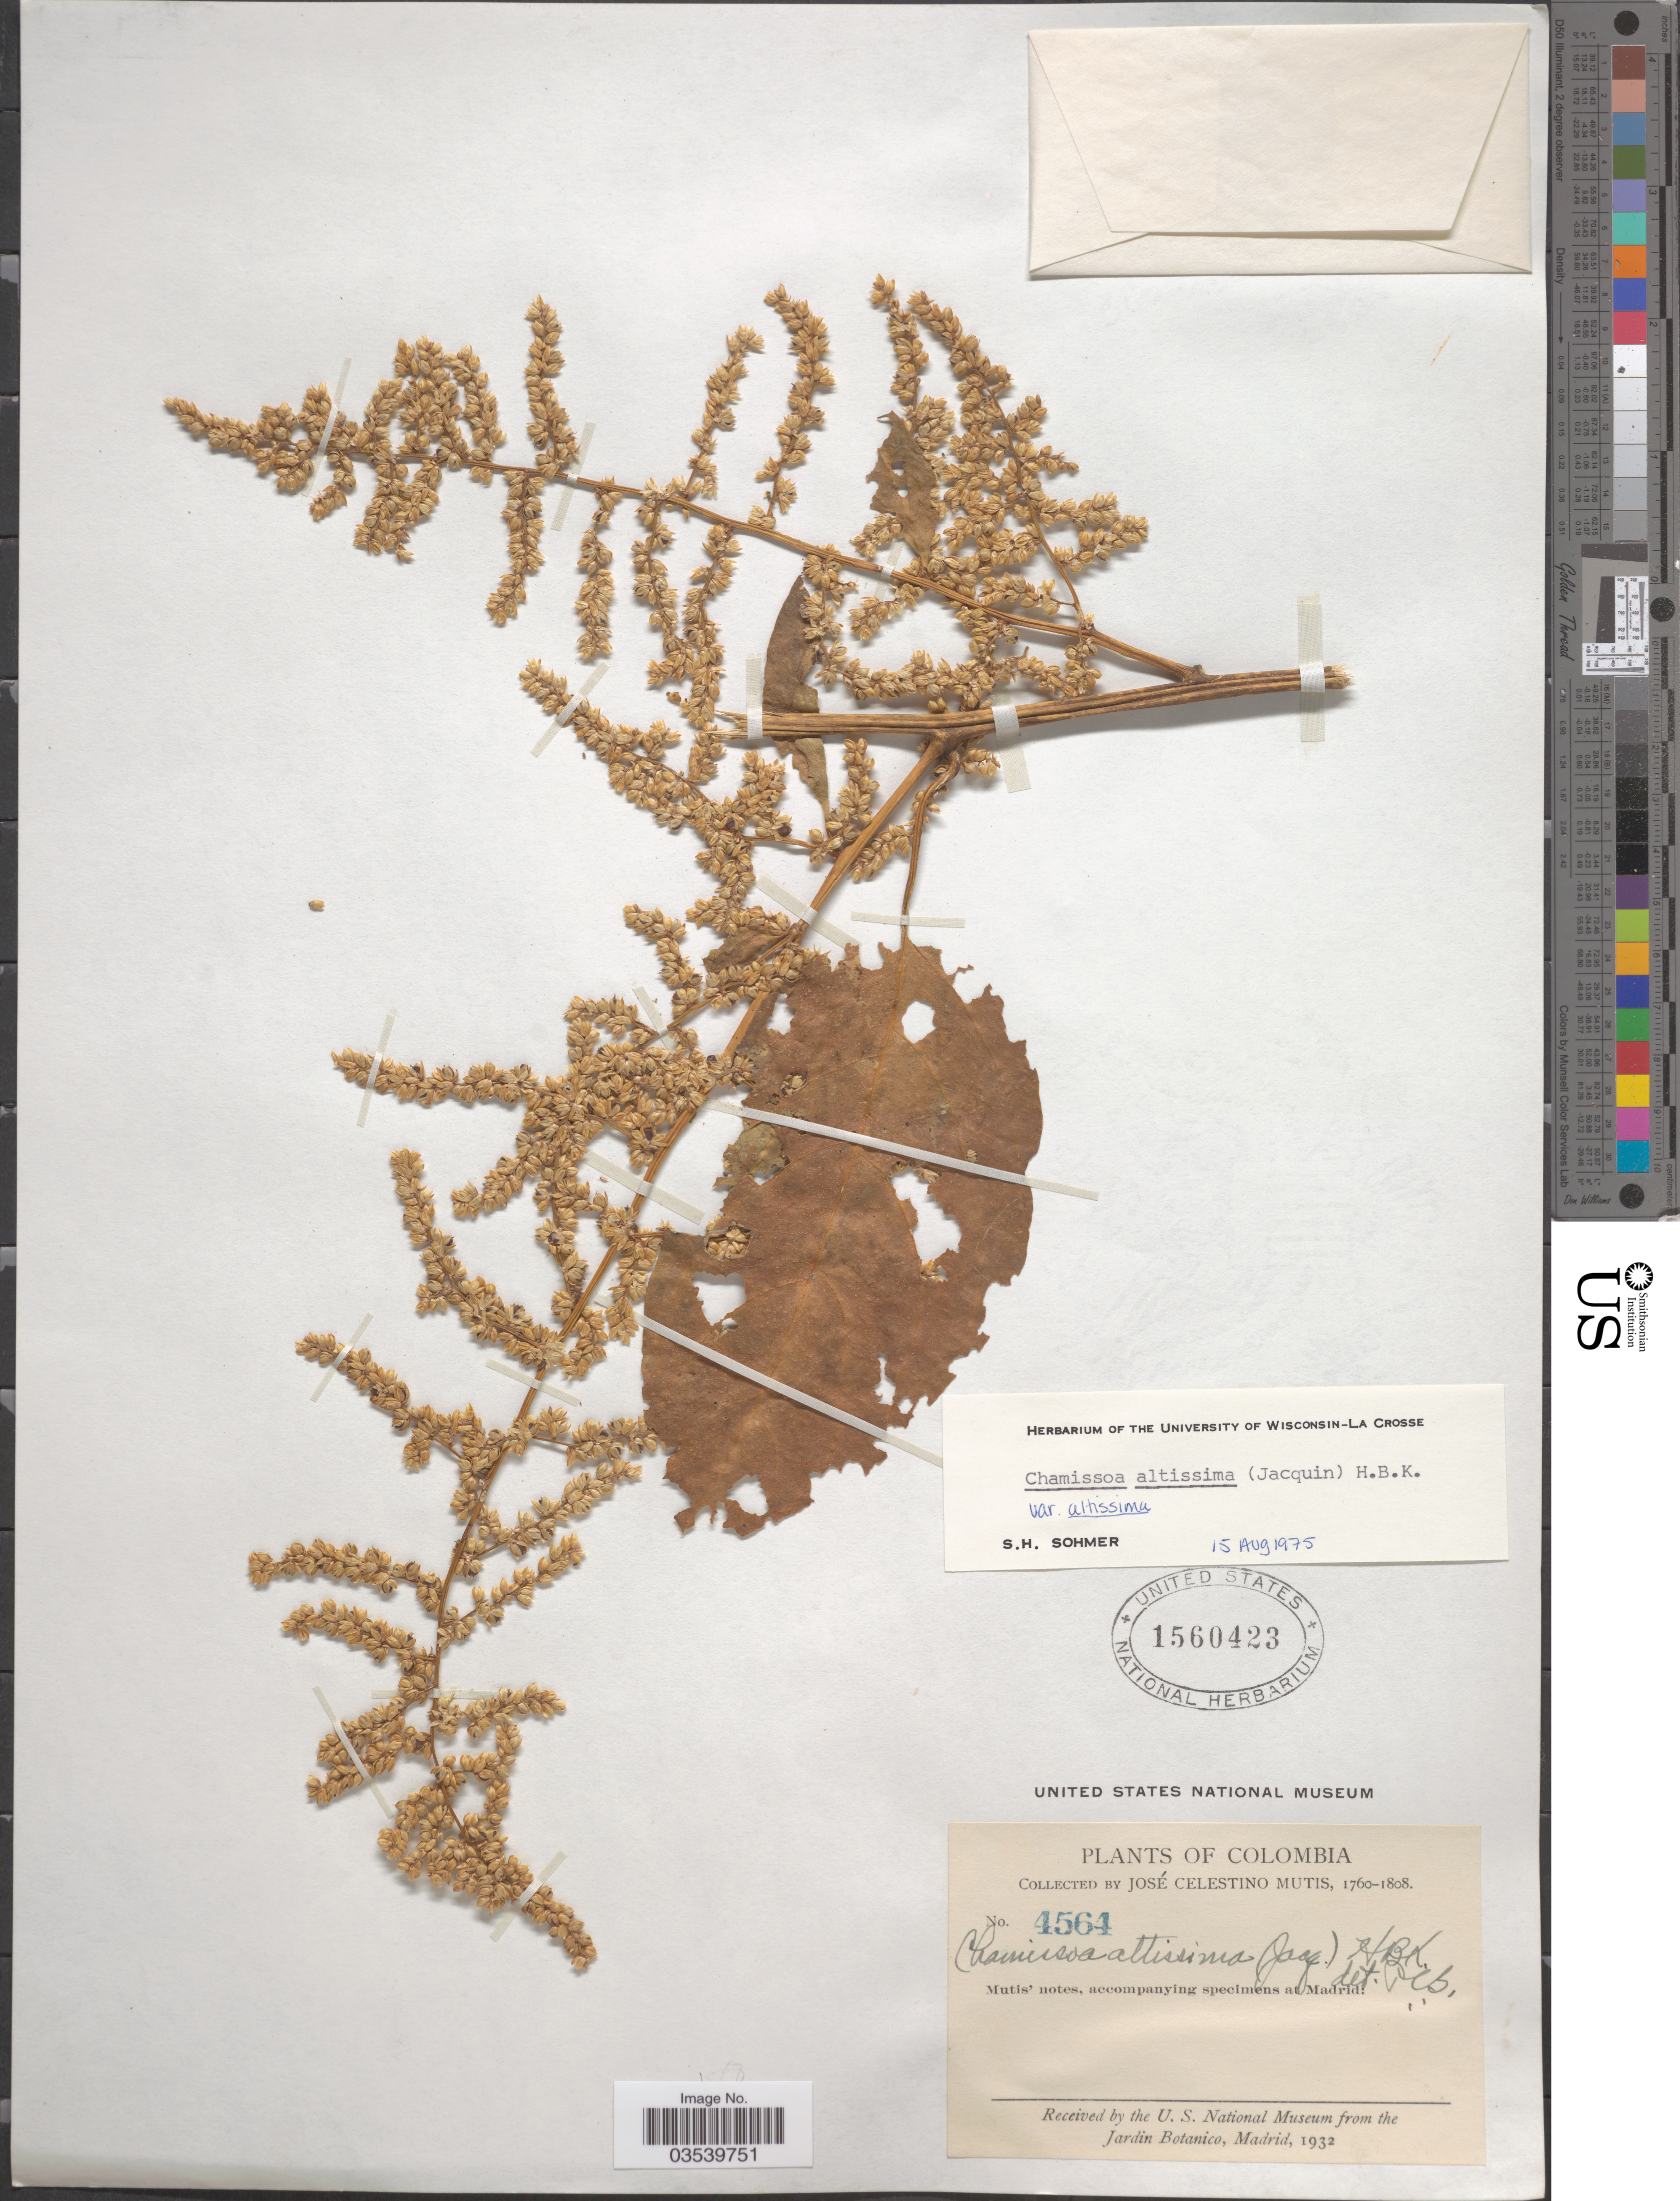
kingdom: Plantae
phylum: Tracheophyta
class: Magnoliopsida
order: Caryophyllales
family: Amaranthaceae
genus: Chamissoa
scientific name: Chamissoa altissima var. altissima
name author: (Jacq.) Kunth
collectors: J. C. B. Mutis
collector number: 4564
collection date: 1760/1808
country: Colombia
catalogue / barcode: US 1560423